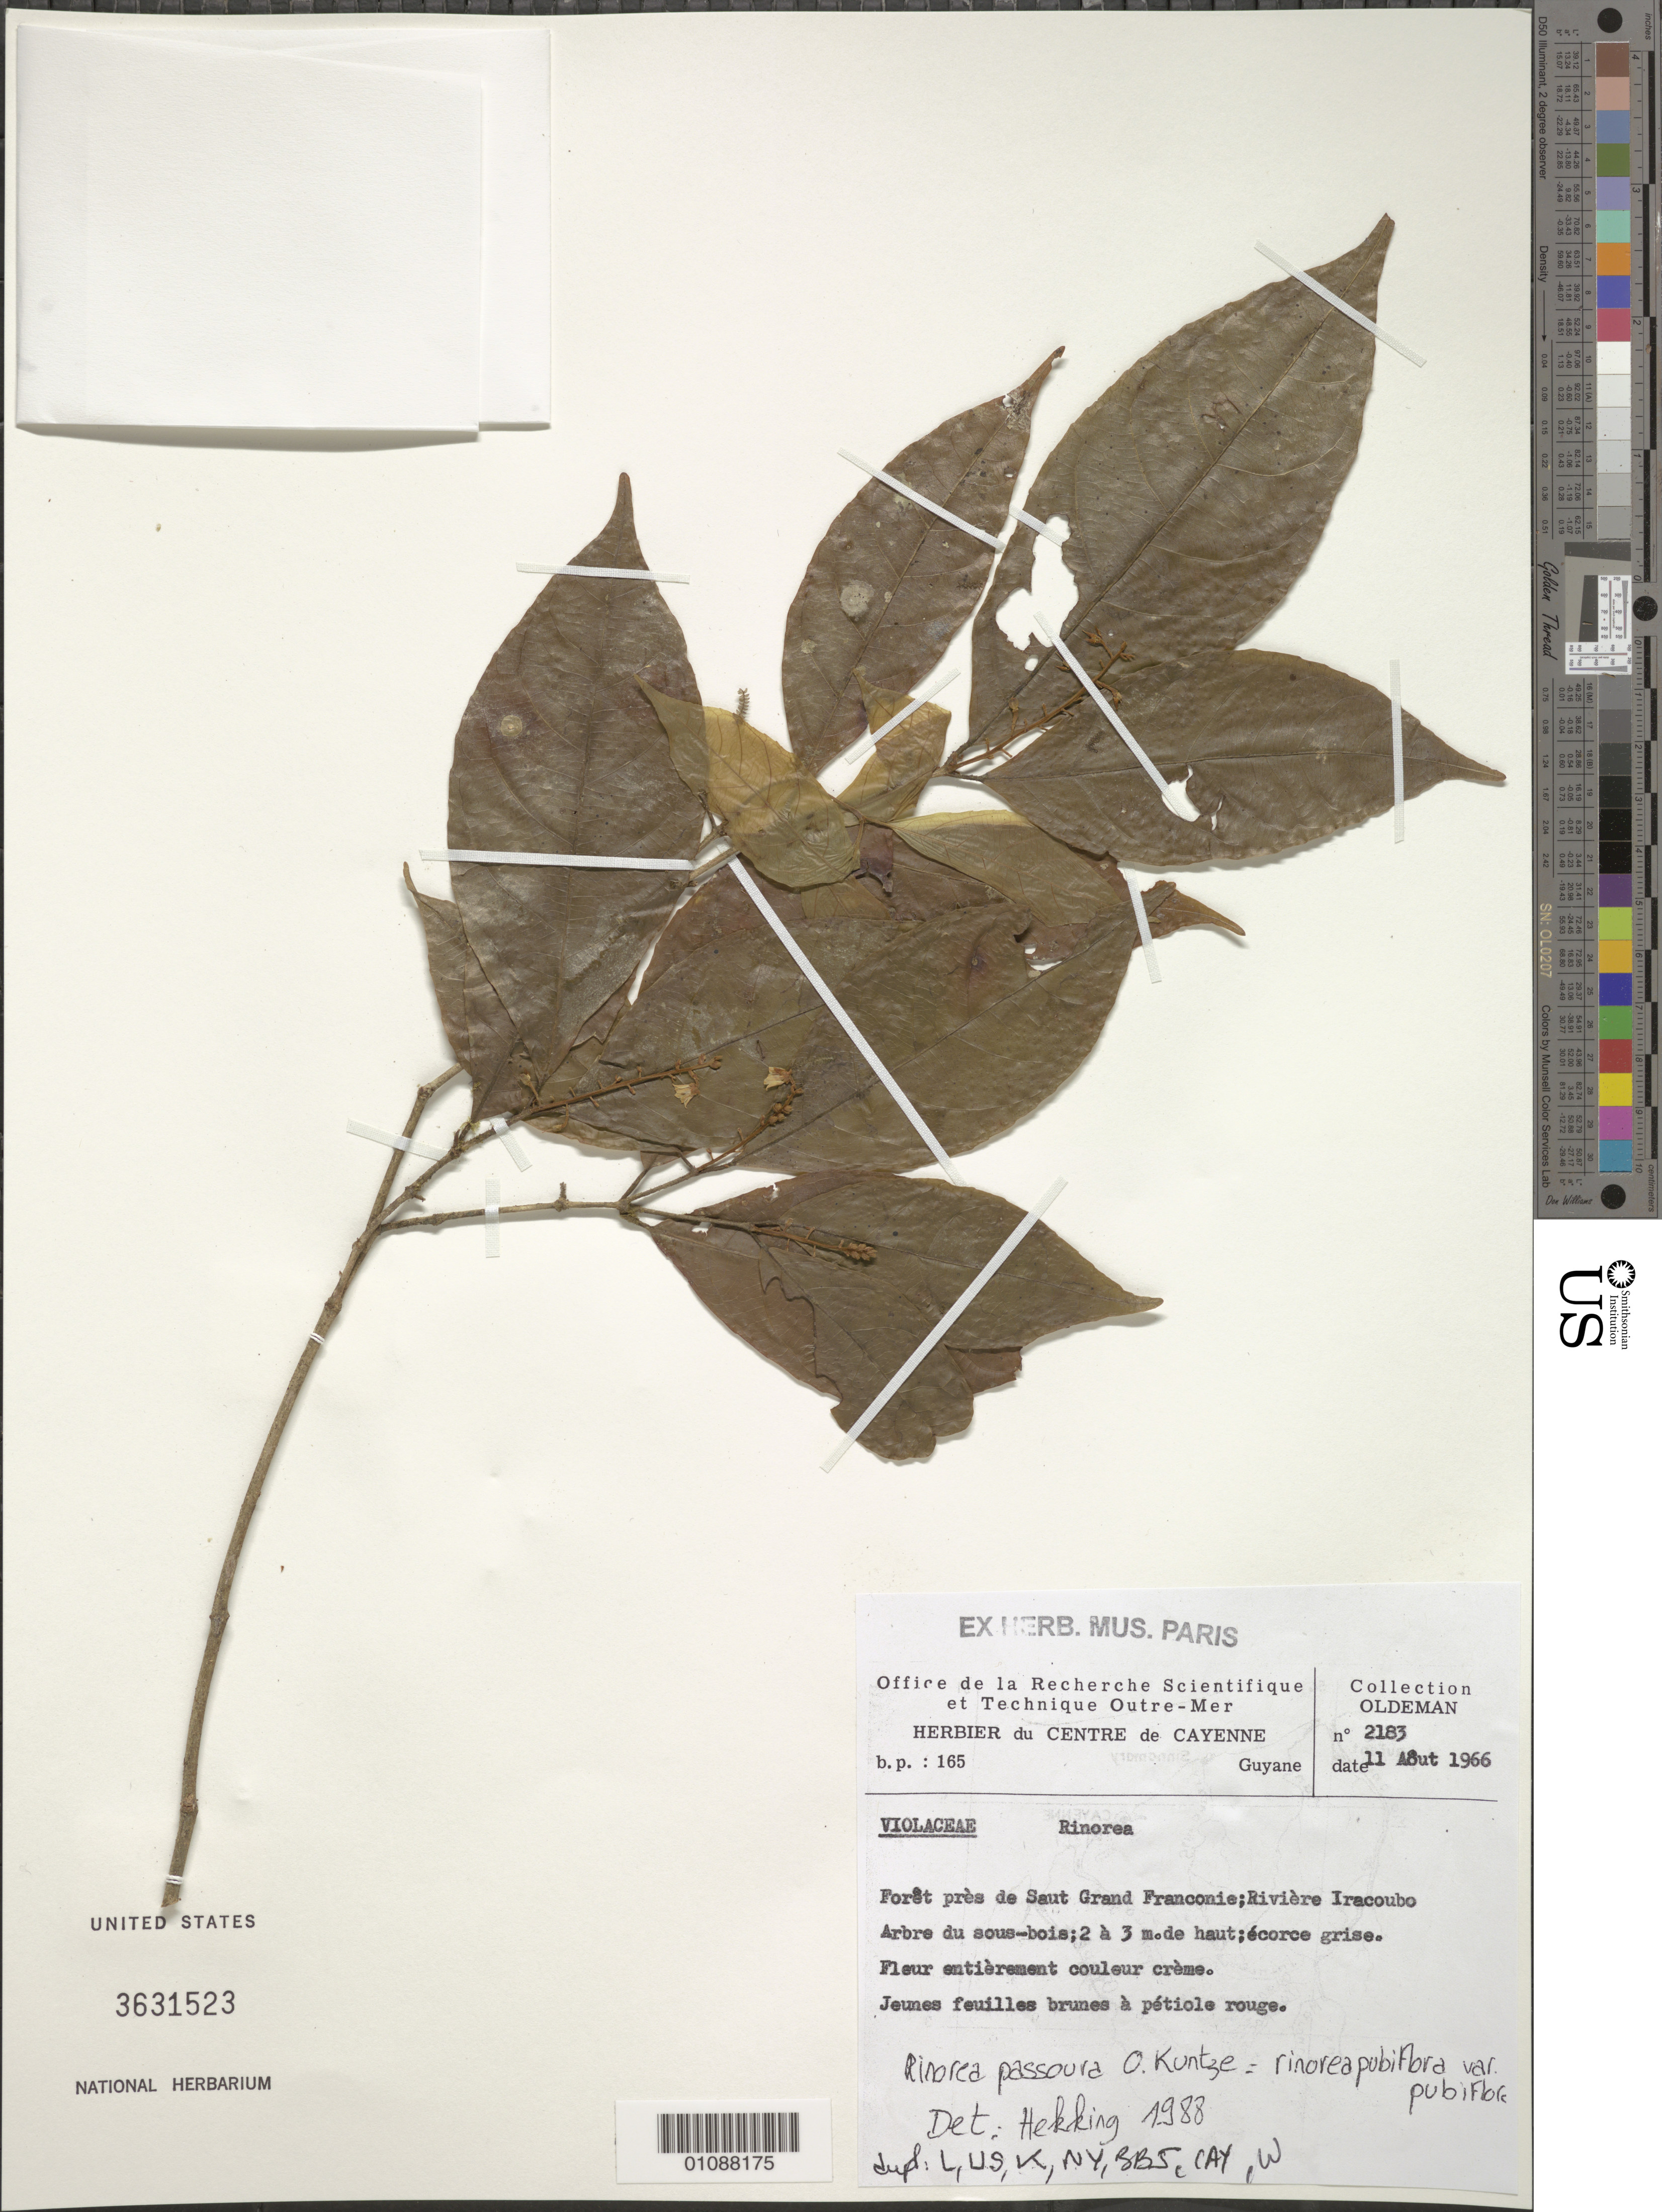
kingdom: Plantae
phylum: Tracheophyta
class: Magnoliopsida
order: Malpighiales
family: Violaceae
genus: Rinorea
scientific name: Rinorea pubiflora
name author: (Benth.) Sprague & Sandwith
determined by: Hoyos-Gomez, S. E.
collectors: R. Oldeman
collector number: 2183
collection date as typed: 11-Aug-66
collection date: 1966-08-11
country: French Guiana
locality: Rivière Iracoubo, près de Saut Grand Franconie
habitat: Forêt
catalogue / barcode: US 3631523